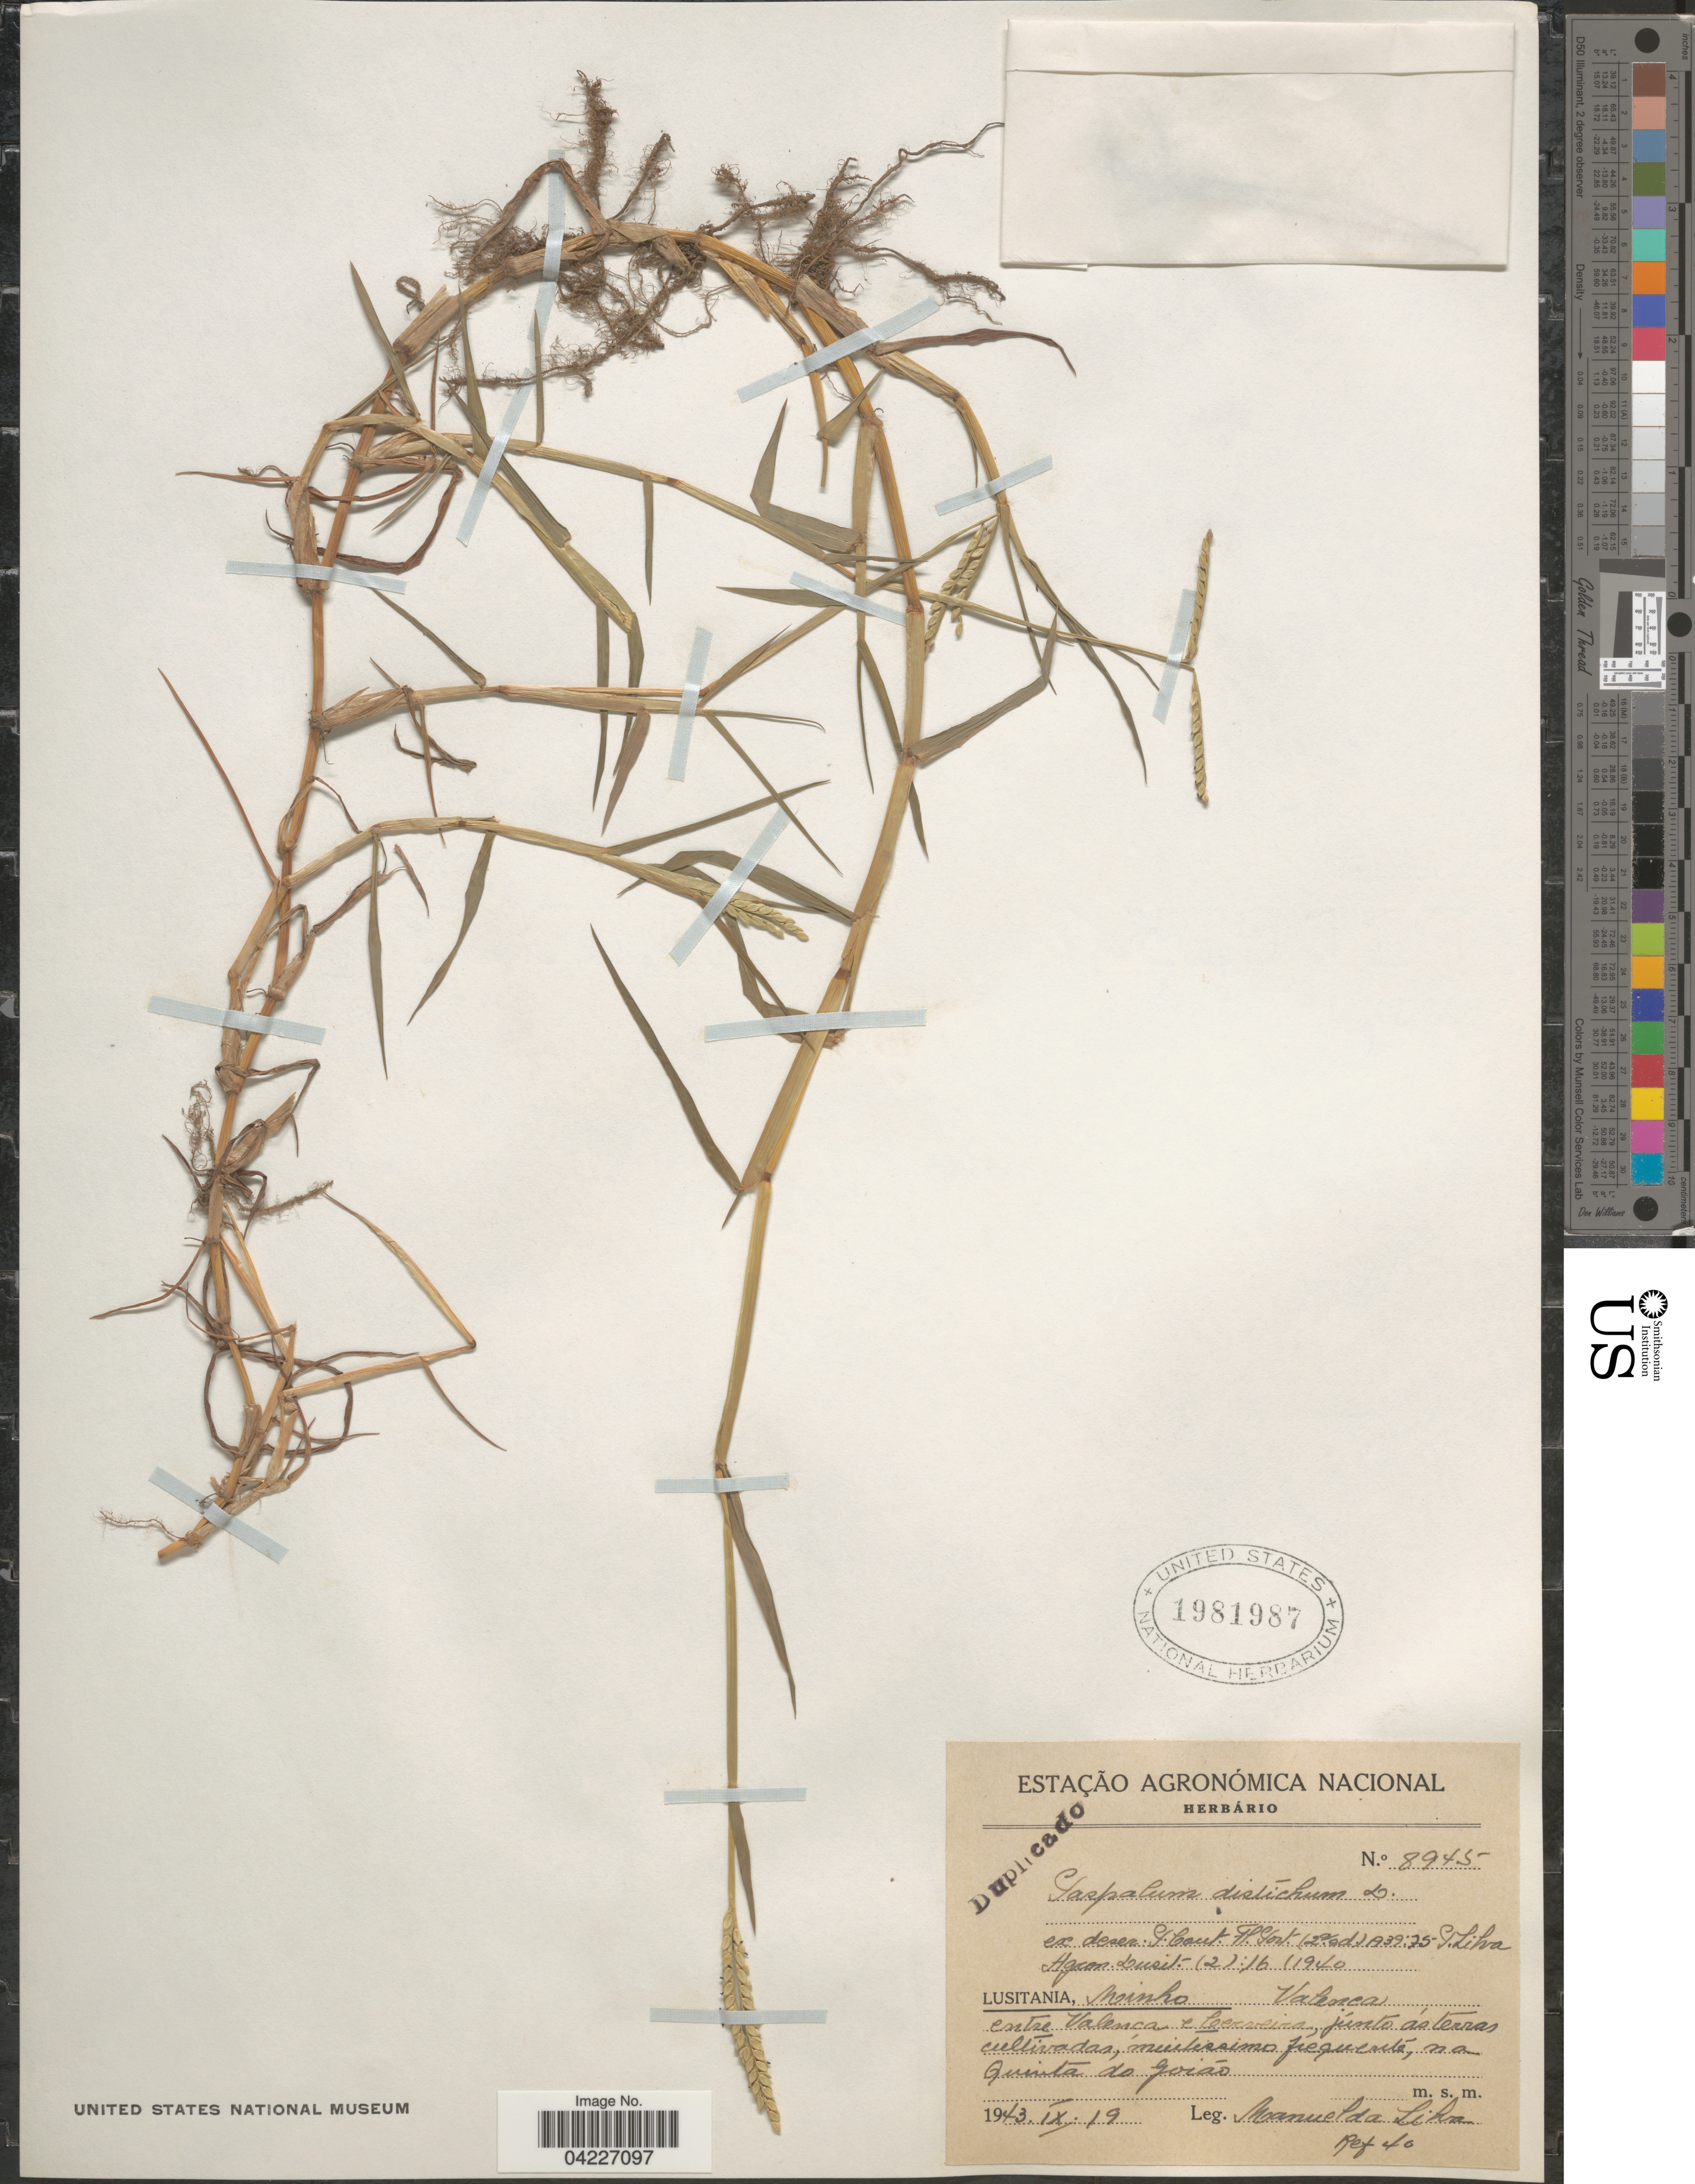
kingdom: Plantae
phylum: Tracheophyta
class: Liliopsida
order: Poales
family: Poaceae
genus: Paspalum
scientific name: Paspalum distichum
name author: L.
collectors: M. Da Silva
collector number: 8945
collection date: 1943-09-19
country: Portugal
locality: Lusitania, Minho. Valenca entre Valenca e Cerveira.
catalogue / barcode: US 1981987